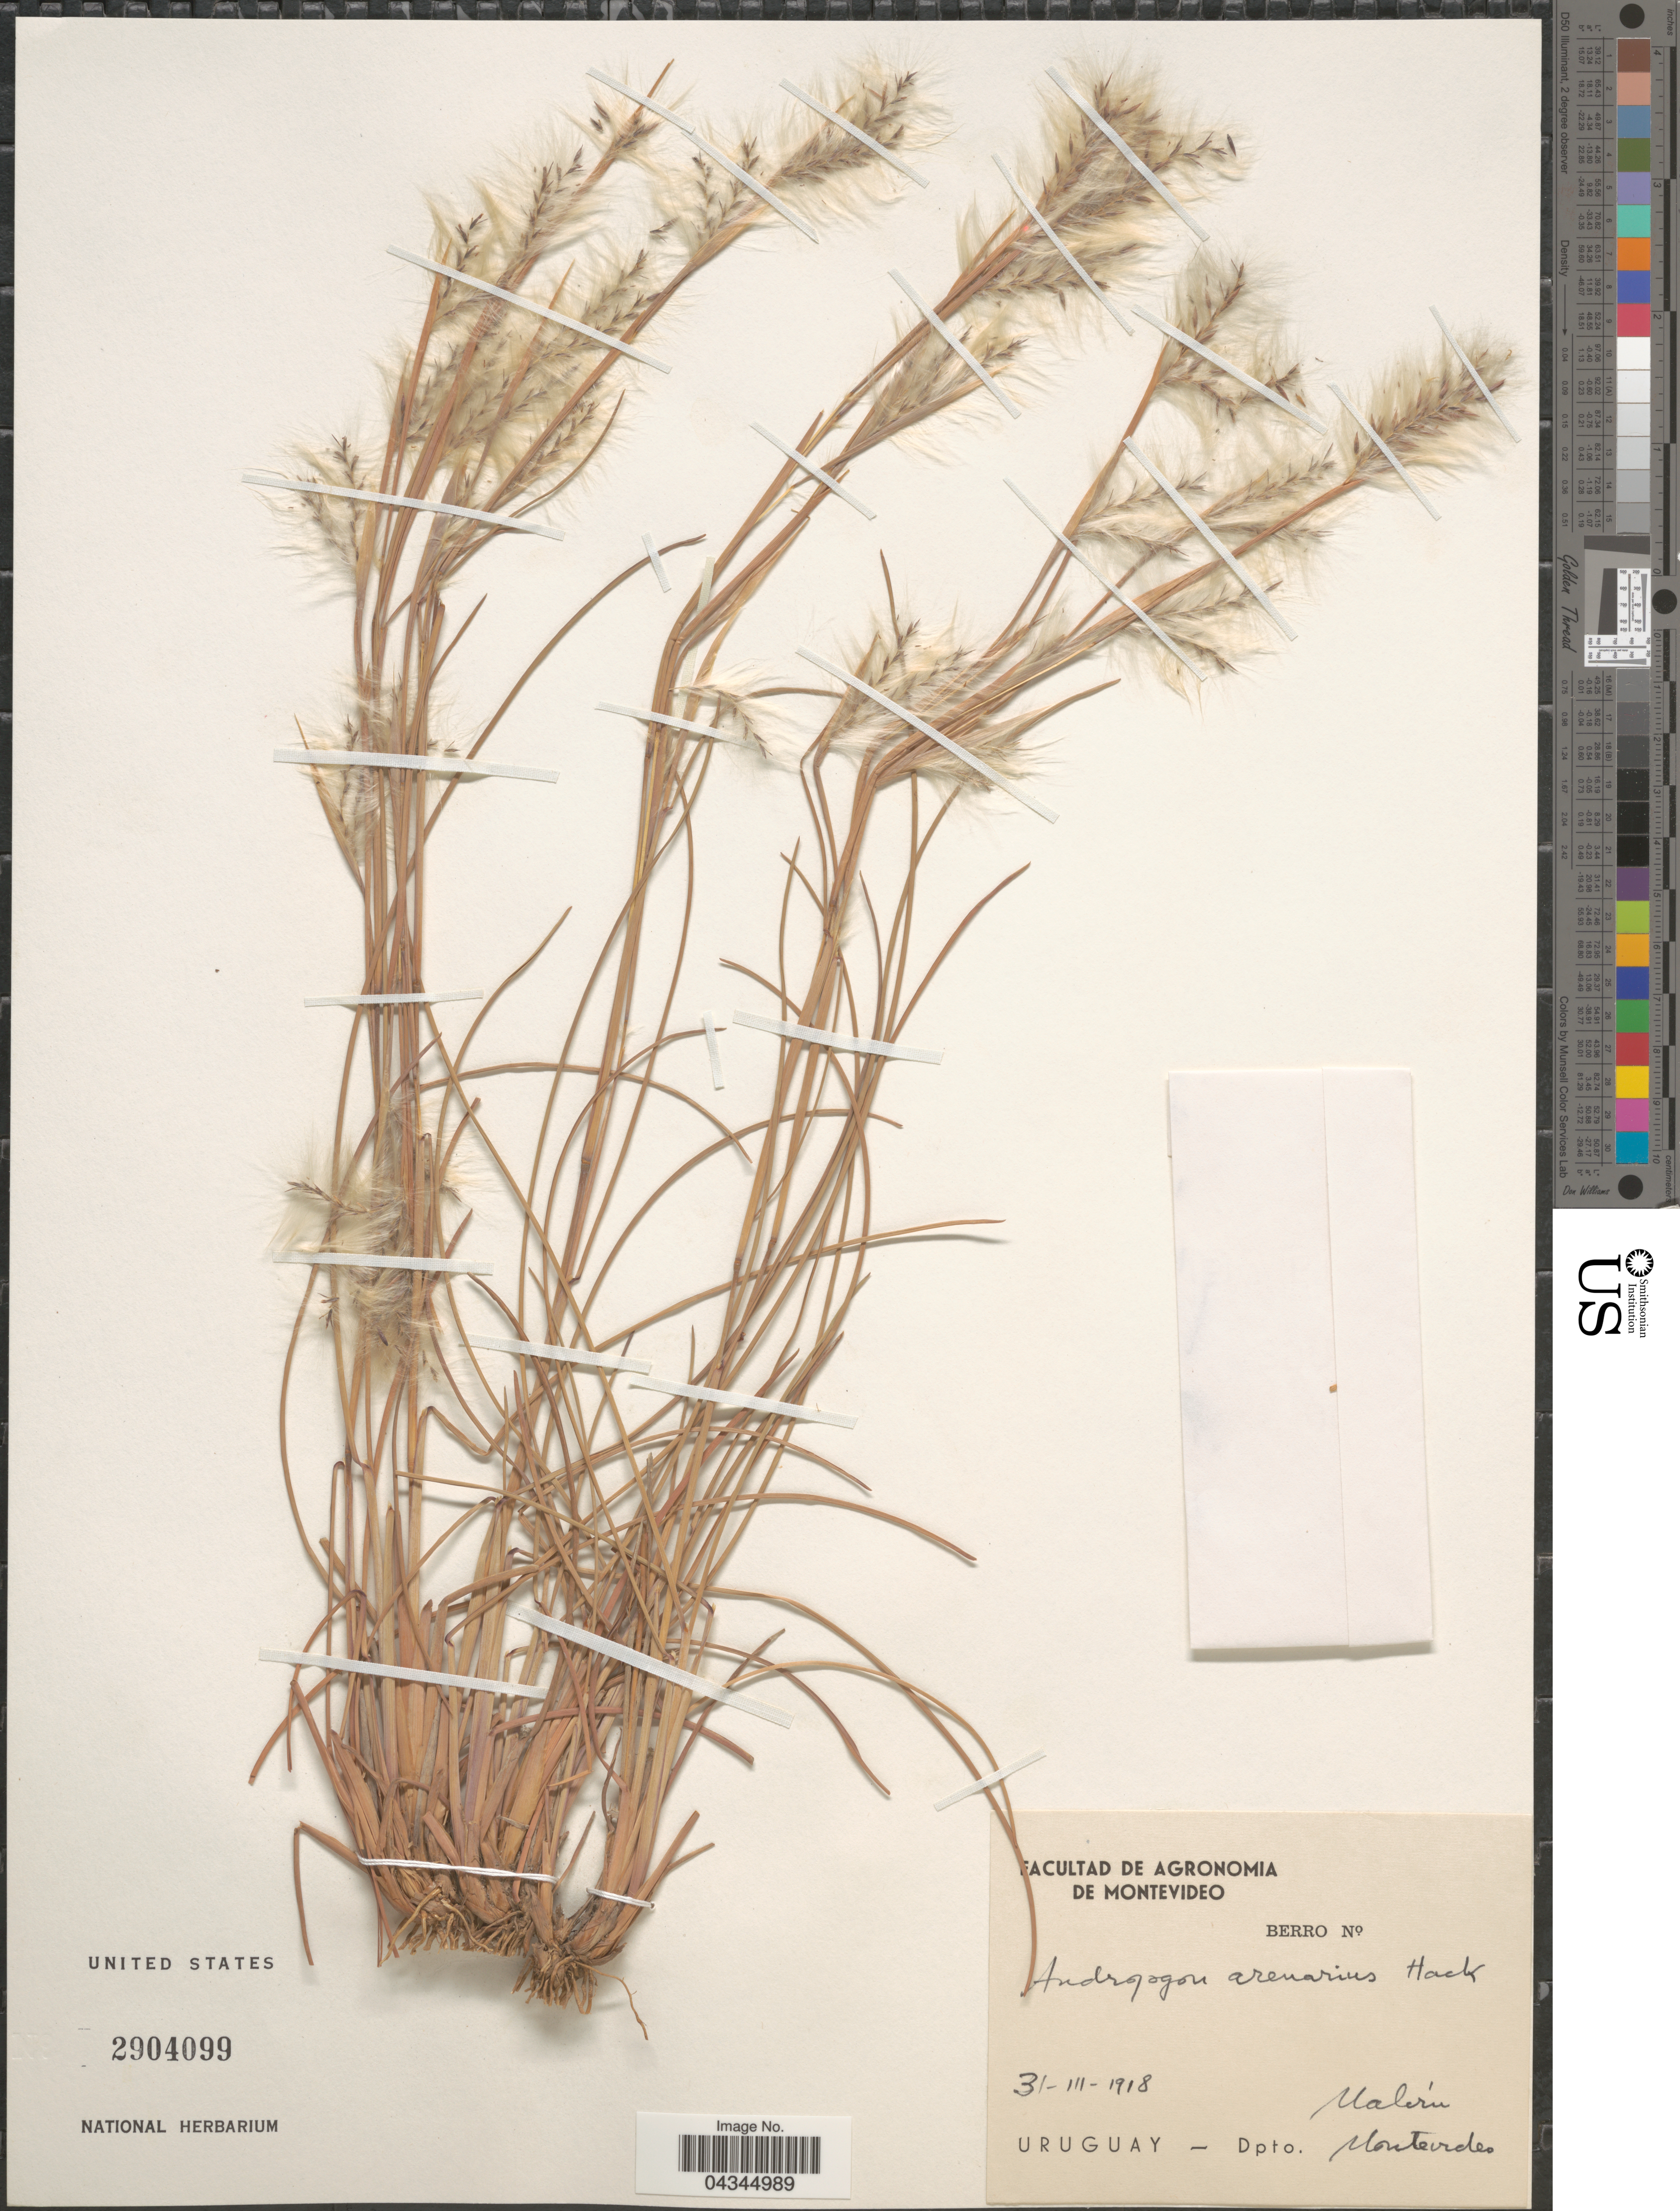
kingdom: Plantae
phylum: Tracheophyta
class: Liliopsida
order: Poales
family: Poaceae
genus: Andropogon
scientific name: Andropogon arenarius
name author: Hack.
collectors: Berro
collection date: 1918-03-31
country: Uruguay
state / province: Montevideo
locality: Malerú. Dpto. Montevideo.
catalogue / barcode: US 2904099